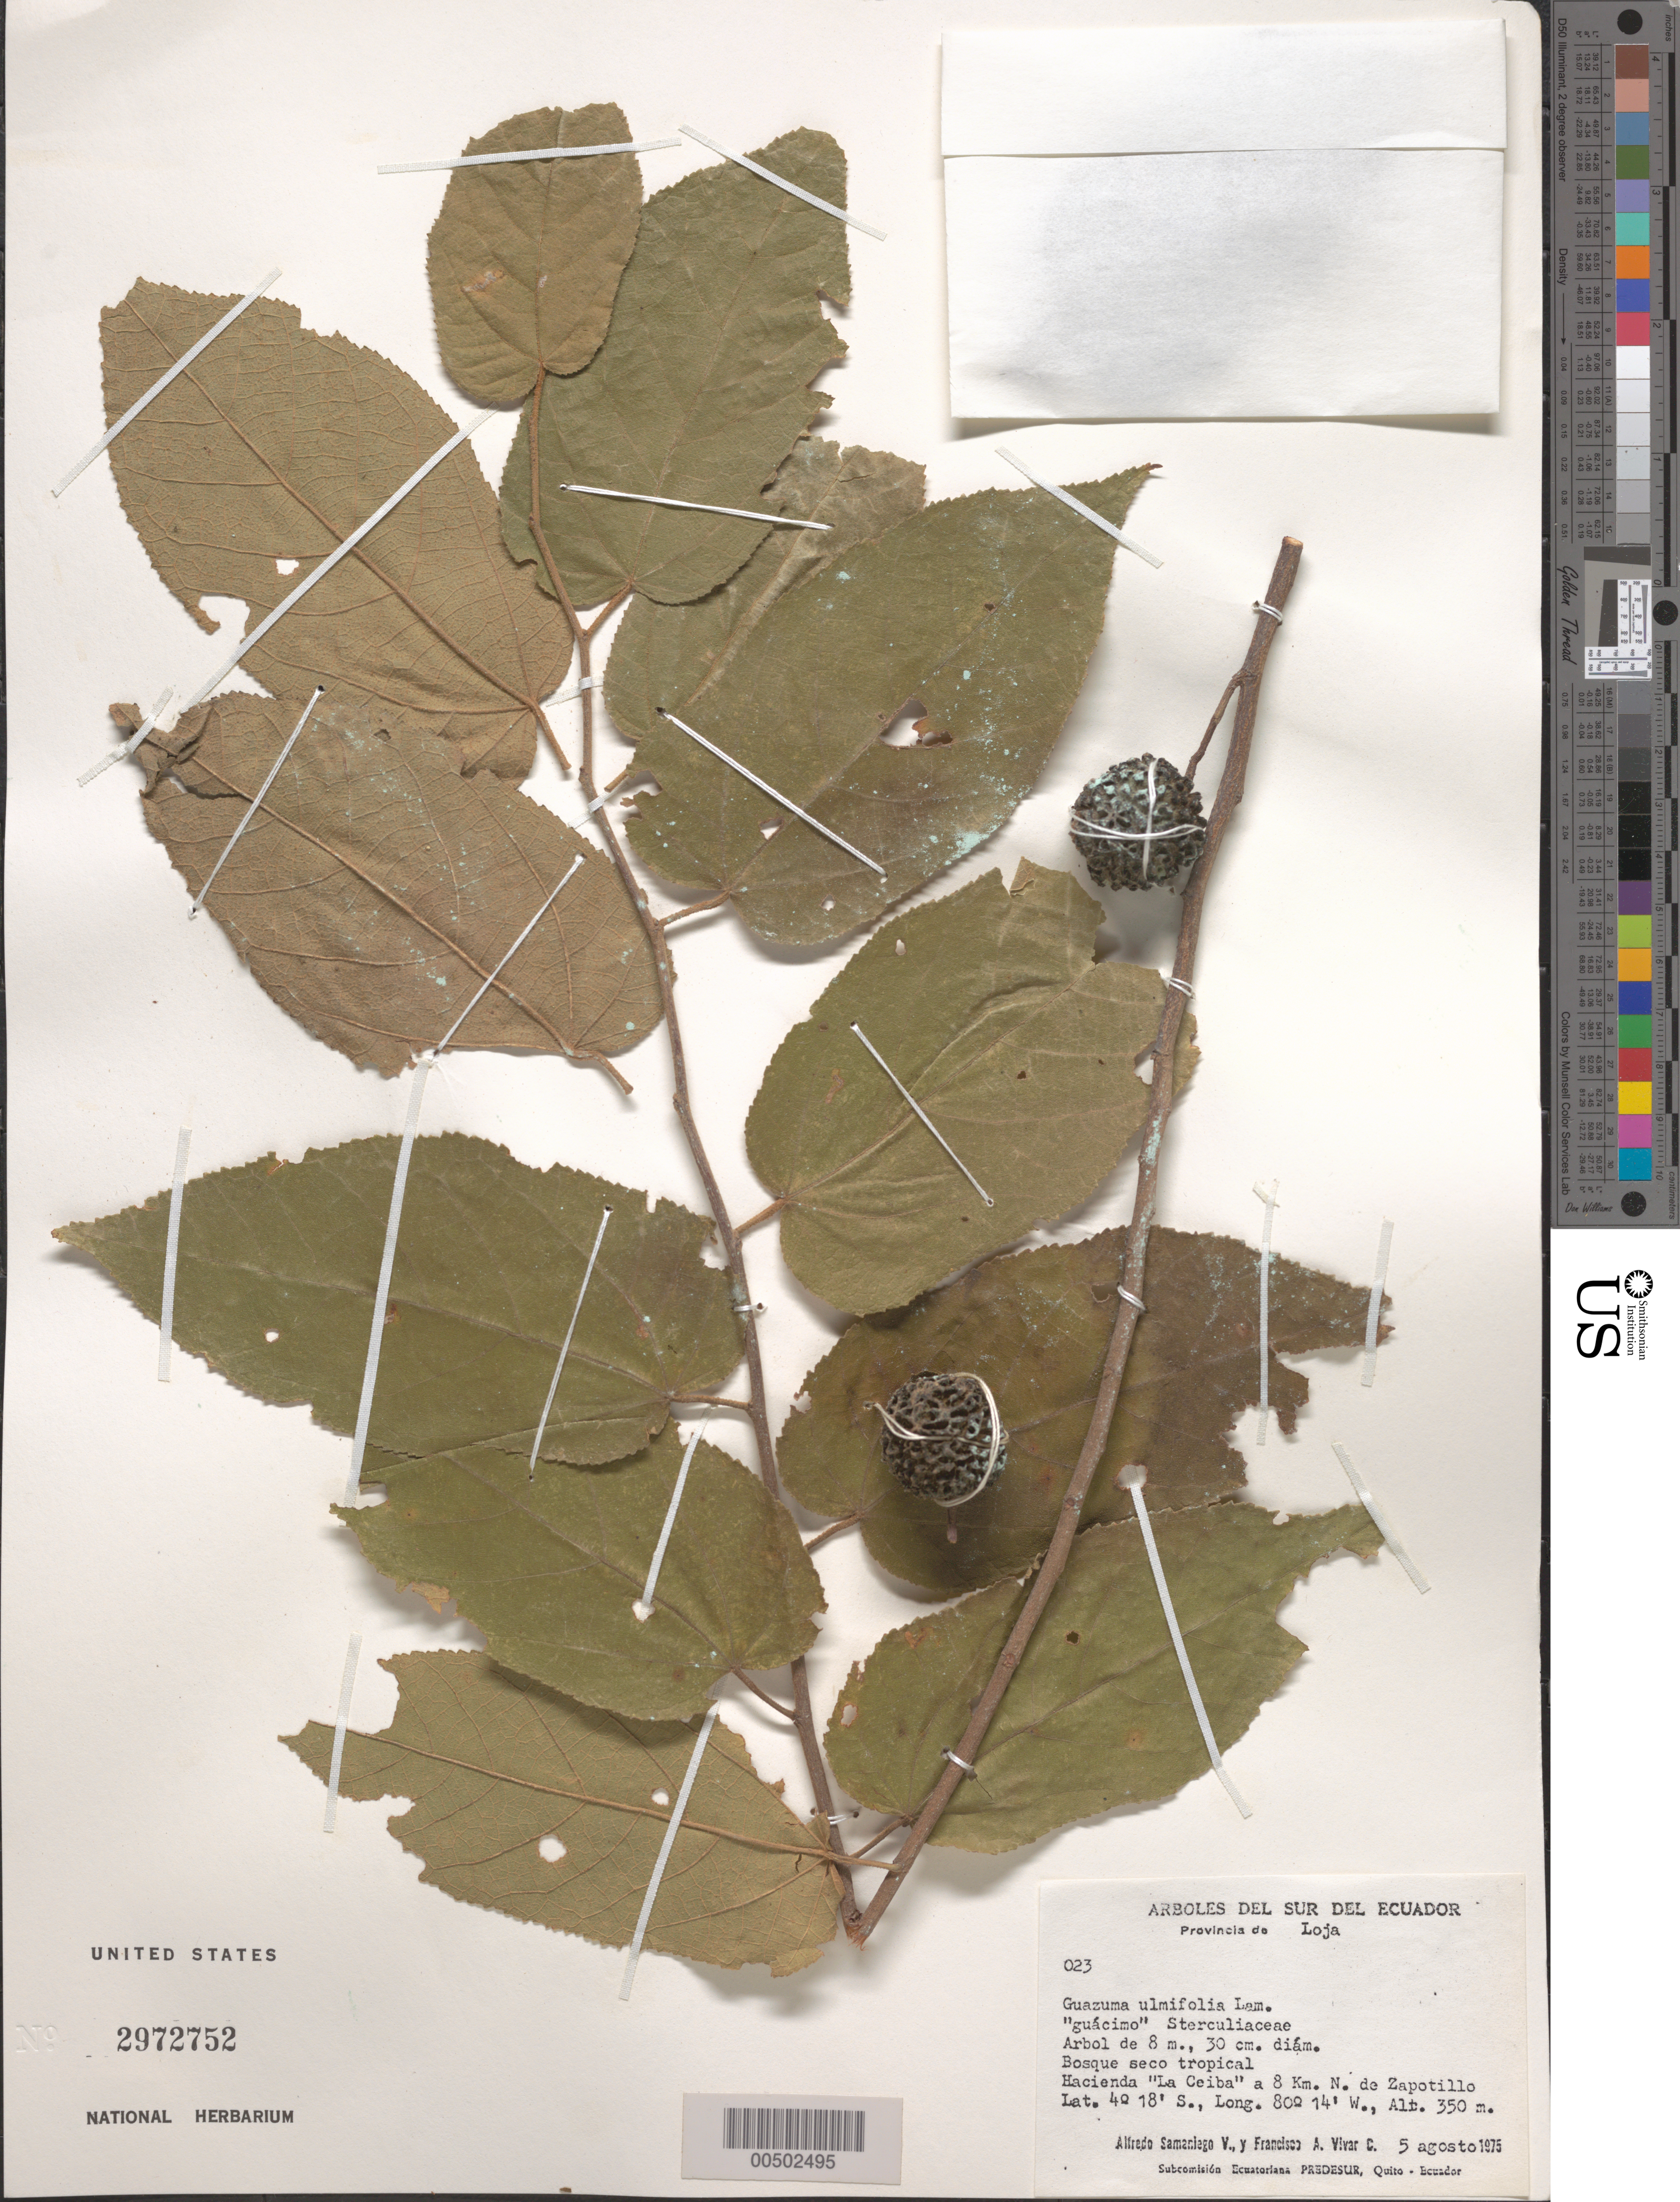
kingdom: Plantae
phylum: Tracheophyta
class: Magnoliopsida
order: Malvales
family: Malvaceae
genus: Guazuma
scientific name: Guazuma ulmifolia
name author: Lam.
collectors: A. V. Samaniego & F. A. Vivar C.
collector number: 023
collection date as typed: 05 Aug 1975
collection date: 1975-08-05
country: Ecuador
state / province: Loja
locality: Hacienda "La Ceiba" a 8 km N de Zapotillo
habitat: Bosque seco tropical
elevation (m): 350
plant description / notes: Common name: guácimo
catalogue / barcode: US 2972752